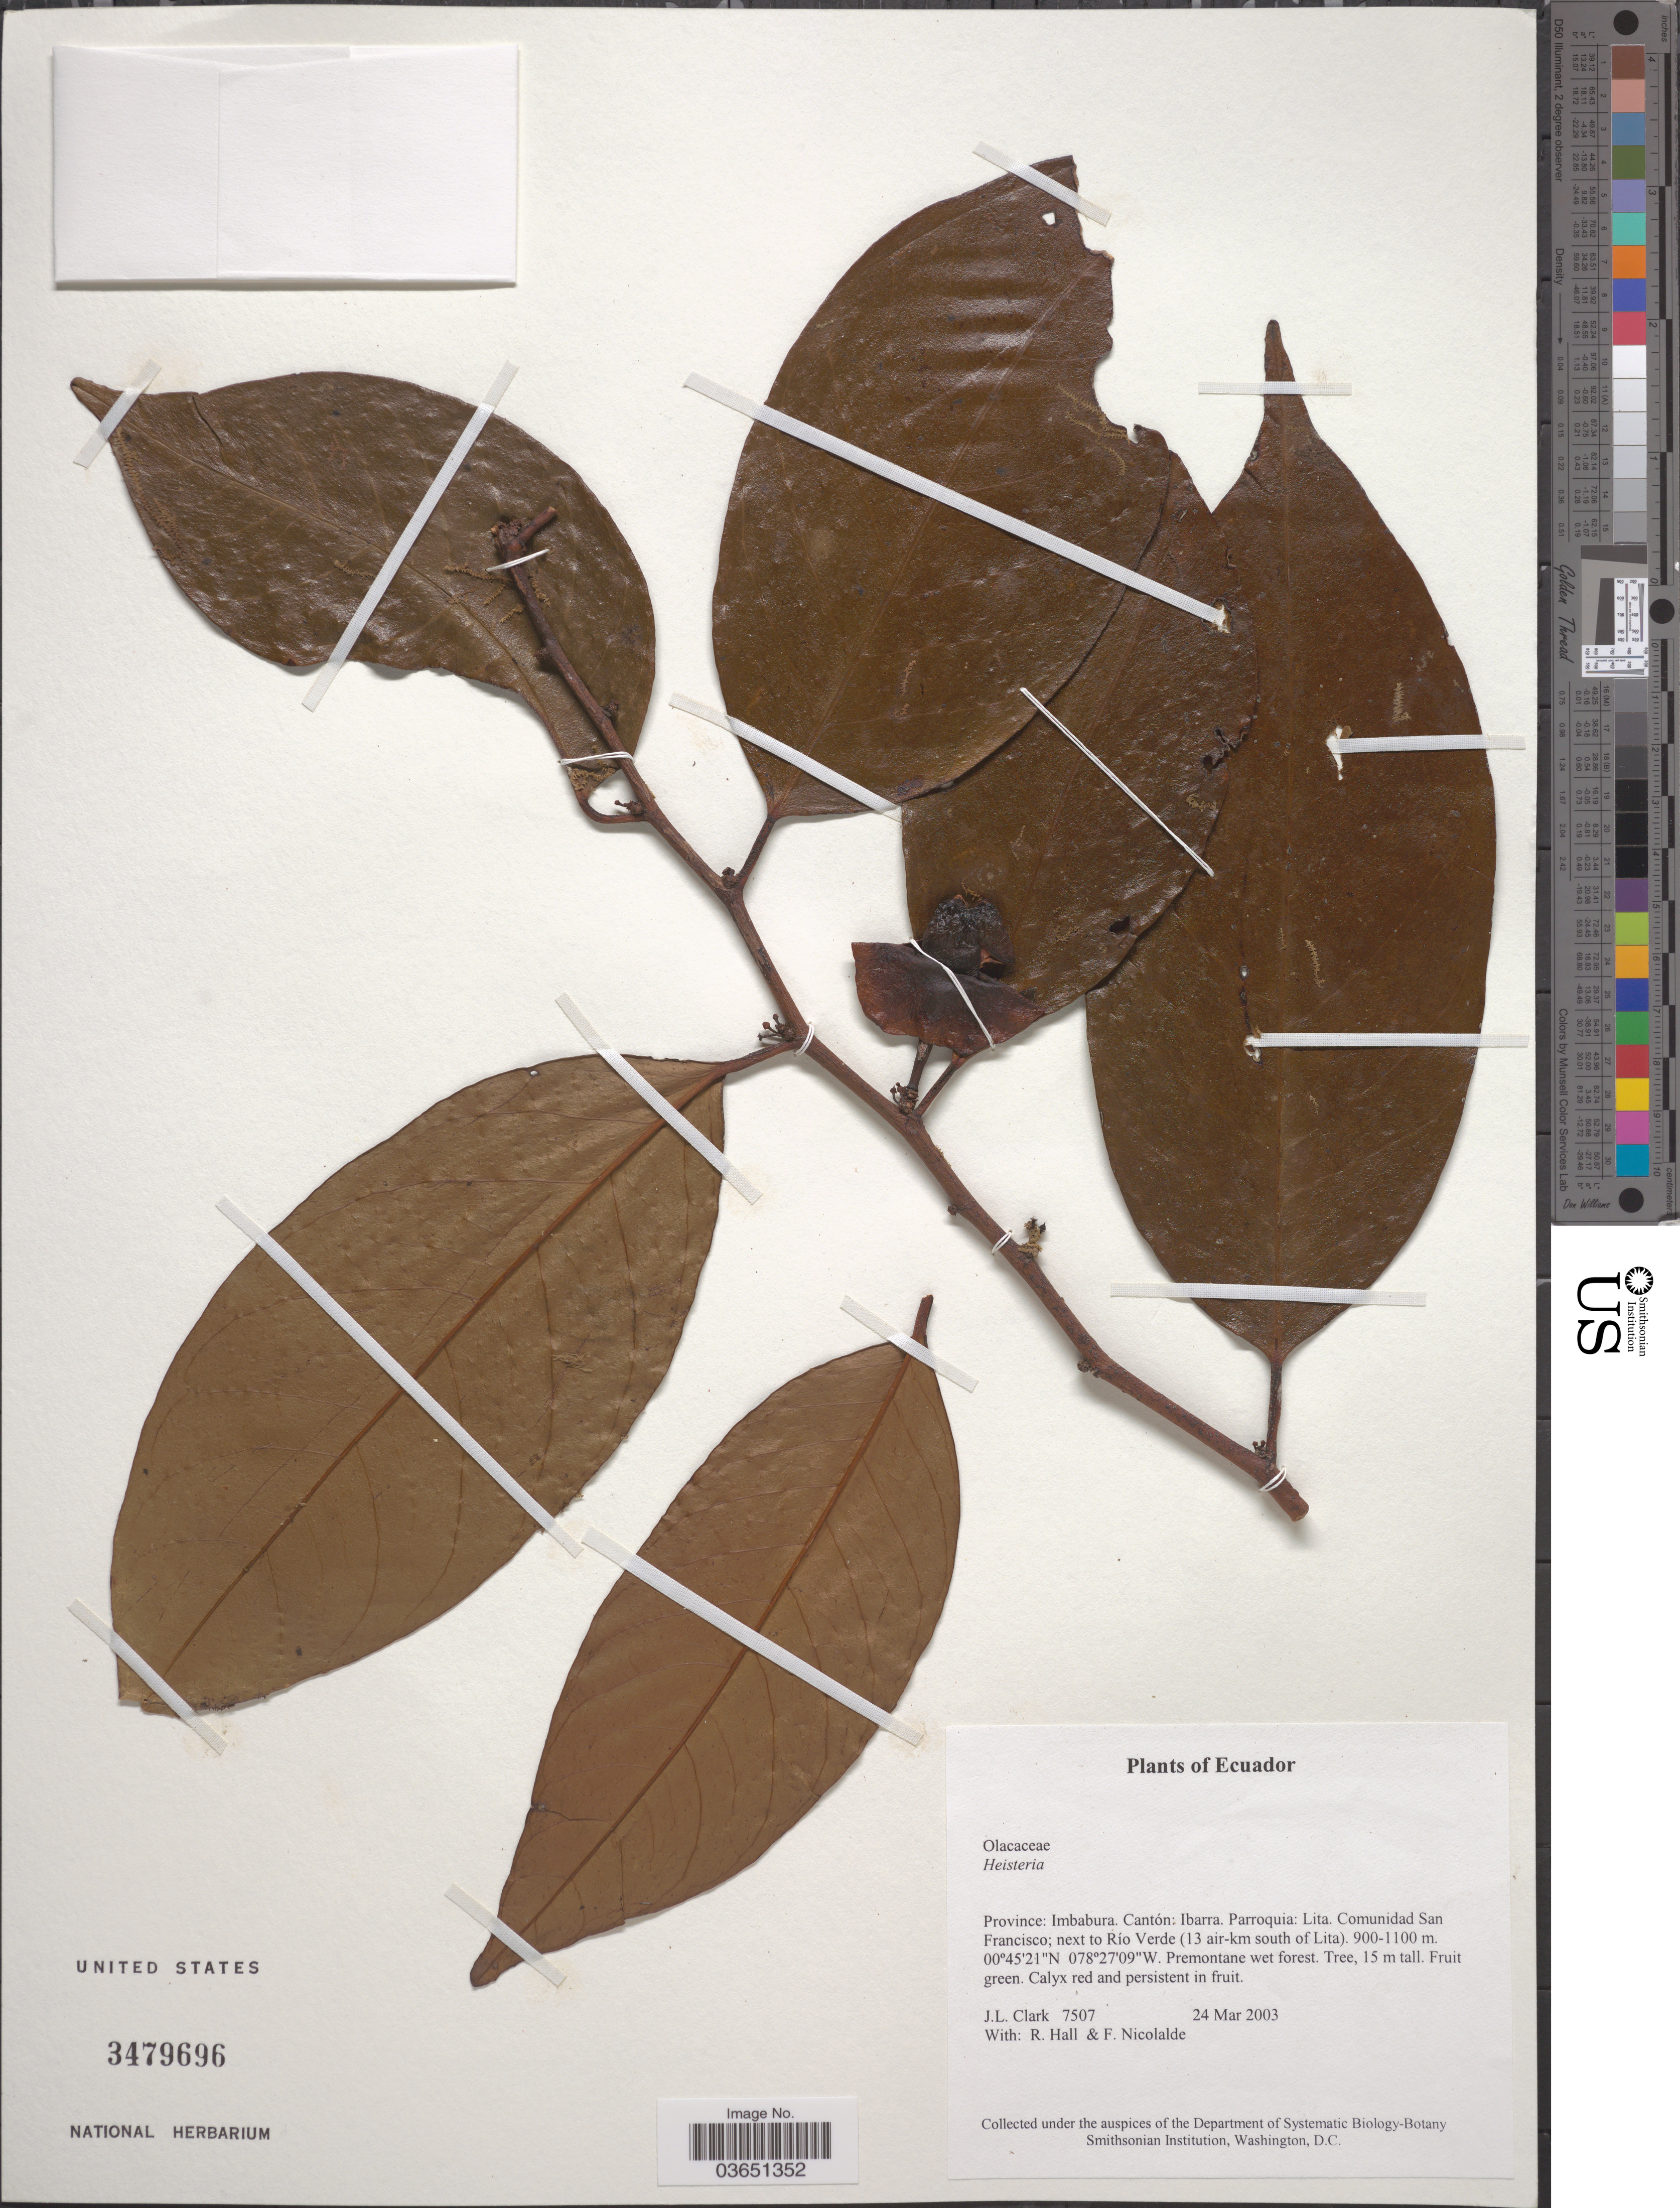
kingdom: Plantae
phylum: Tracheophyta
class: Magnoliopsida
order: Santalales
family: Erythropalaceae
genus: Heisteria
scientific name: Heisteria sp.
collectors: J. L. Clark, R. Hall & F. Nicolalde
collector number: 7507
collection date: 2003-03-24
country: Ecuador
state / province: Imbabura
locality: Cantón: Ibarra. Parroquia: Lita. Comunidad San Francisco; next to Río Verde (13 air-km south of Lita).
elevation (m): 900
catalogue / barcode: US 3479696